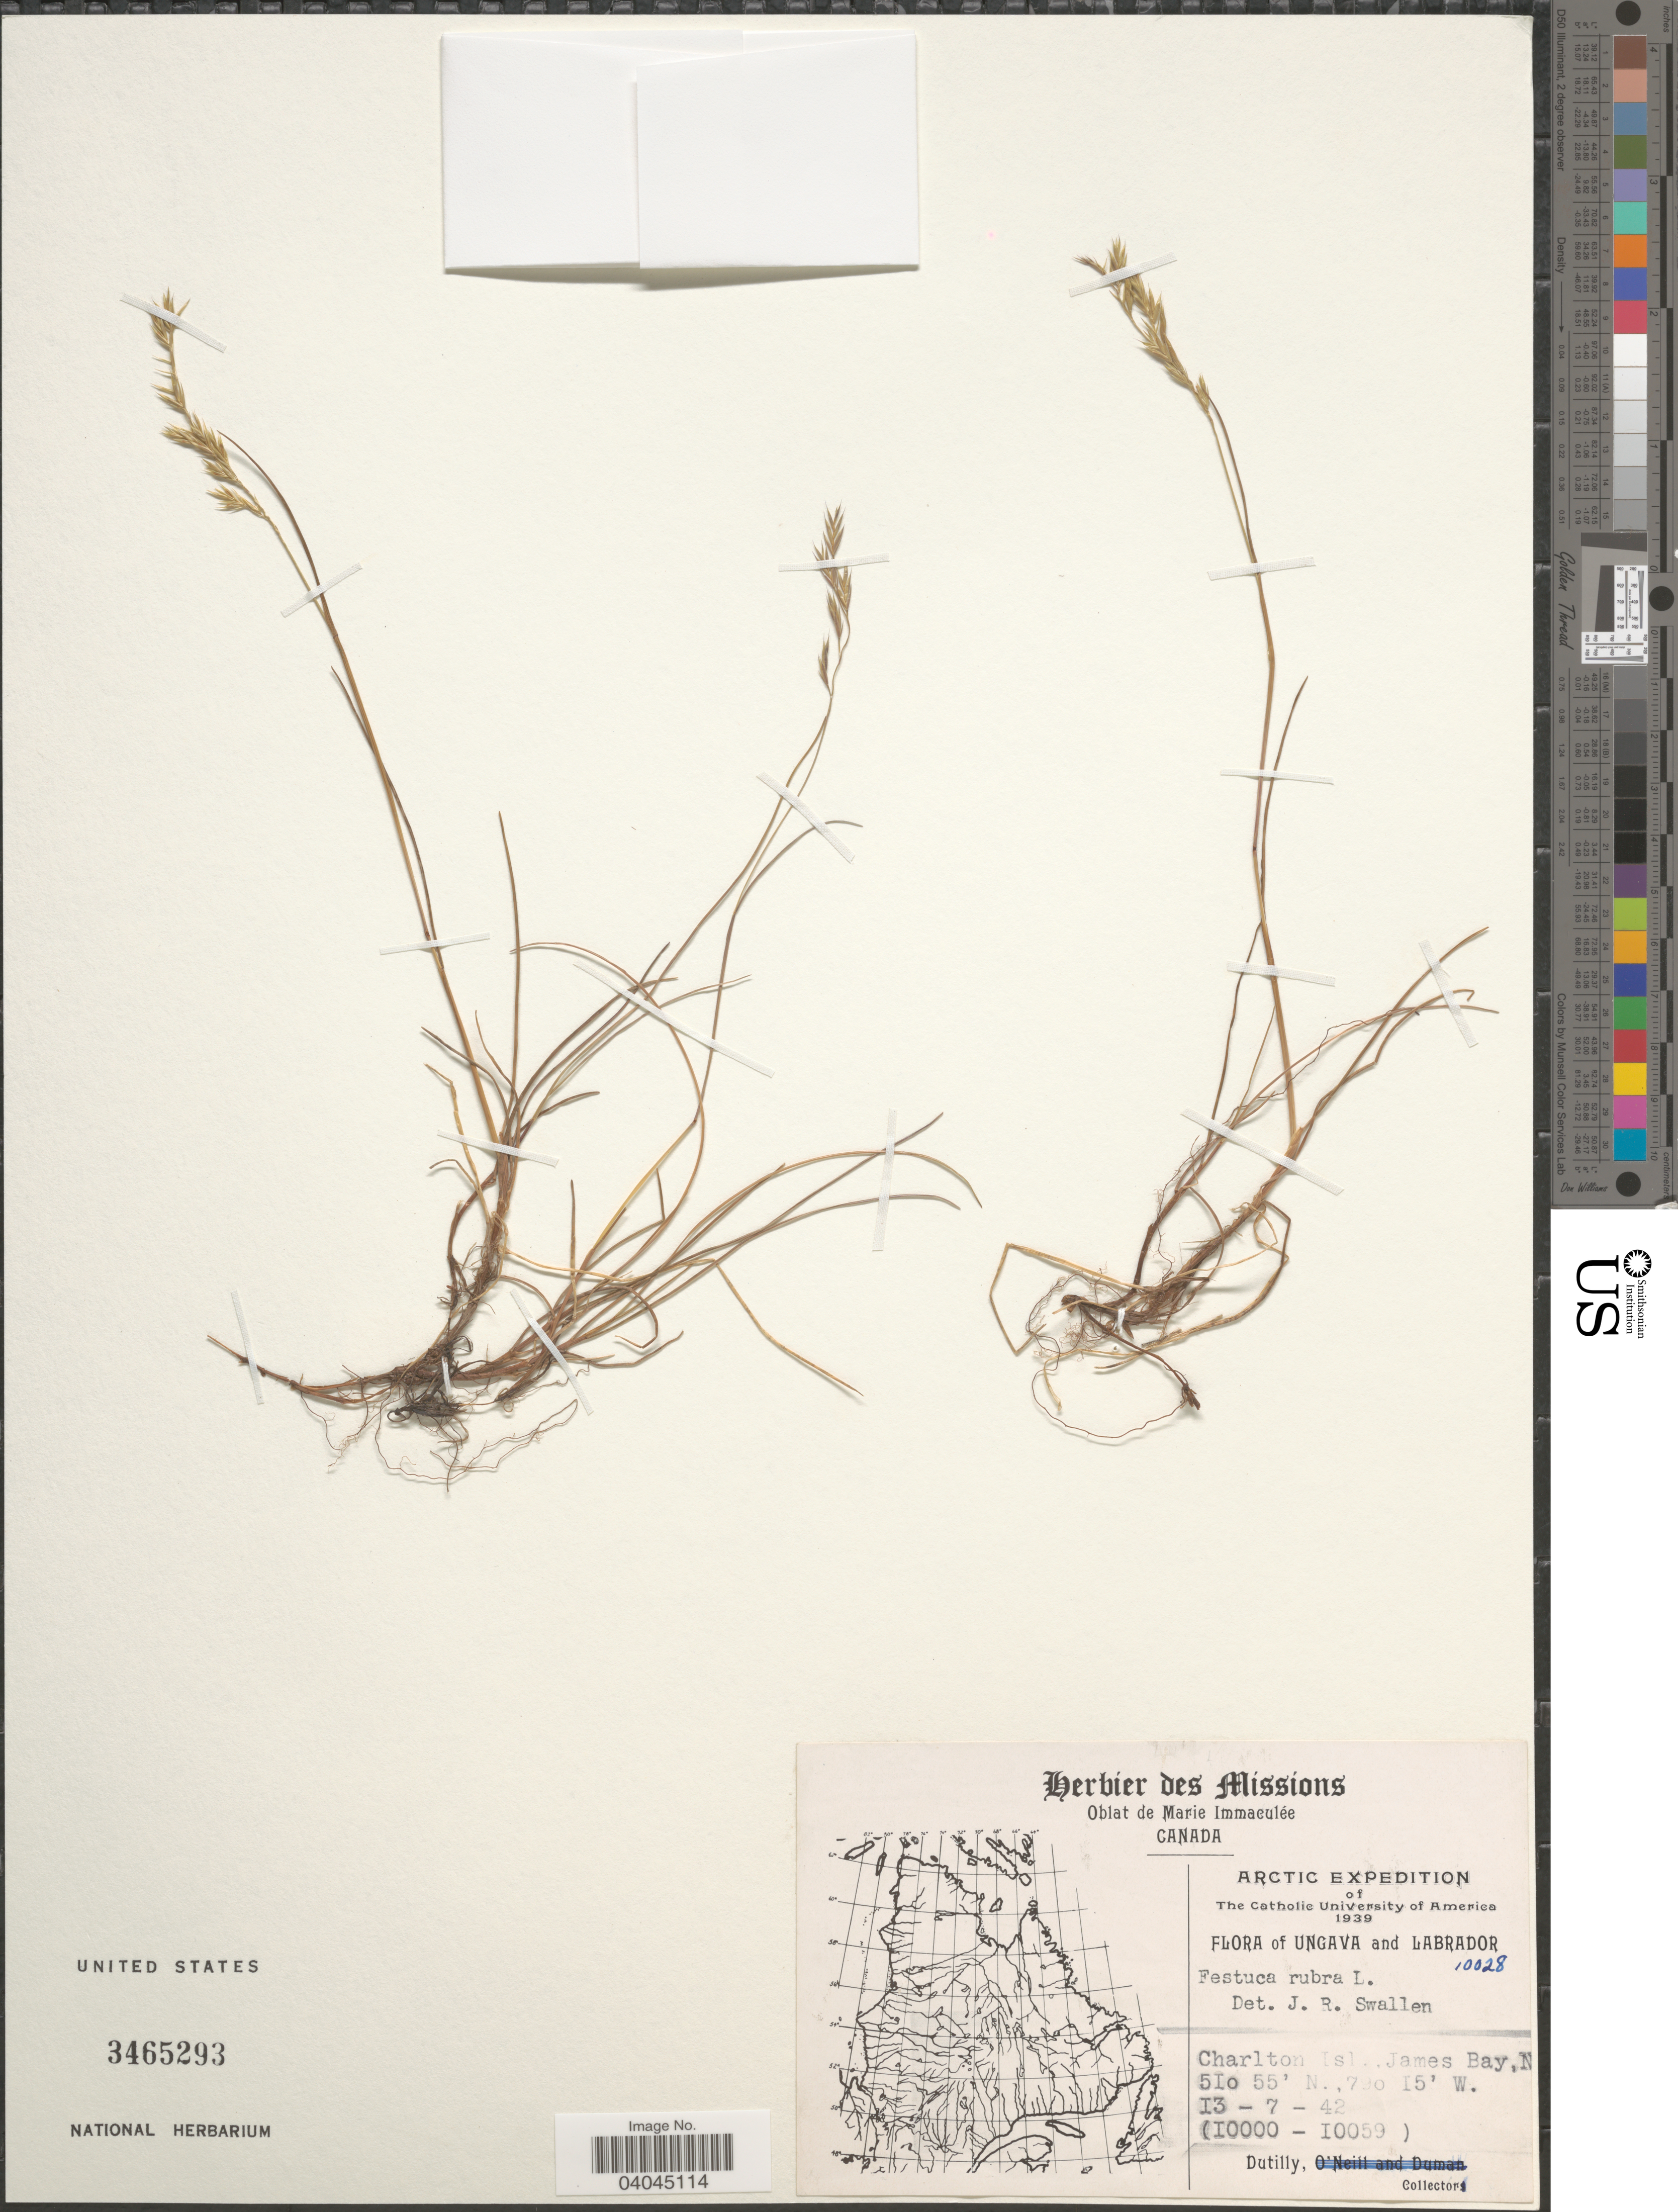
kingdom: Plantae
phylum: Tracheophyta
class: Liliopsida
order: Poales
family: Poaceae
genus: Festuca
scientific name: Festuca rubra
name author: L.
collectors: -. Dutilly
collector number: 10028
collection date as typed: Transcribed d/m/y: 13/7/42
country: Canada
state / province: Newfoundland and Labrador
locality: Ungava and Labrador. Charlton Isl., James Bay, N [illegible text].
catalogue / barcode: US 3465293